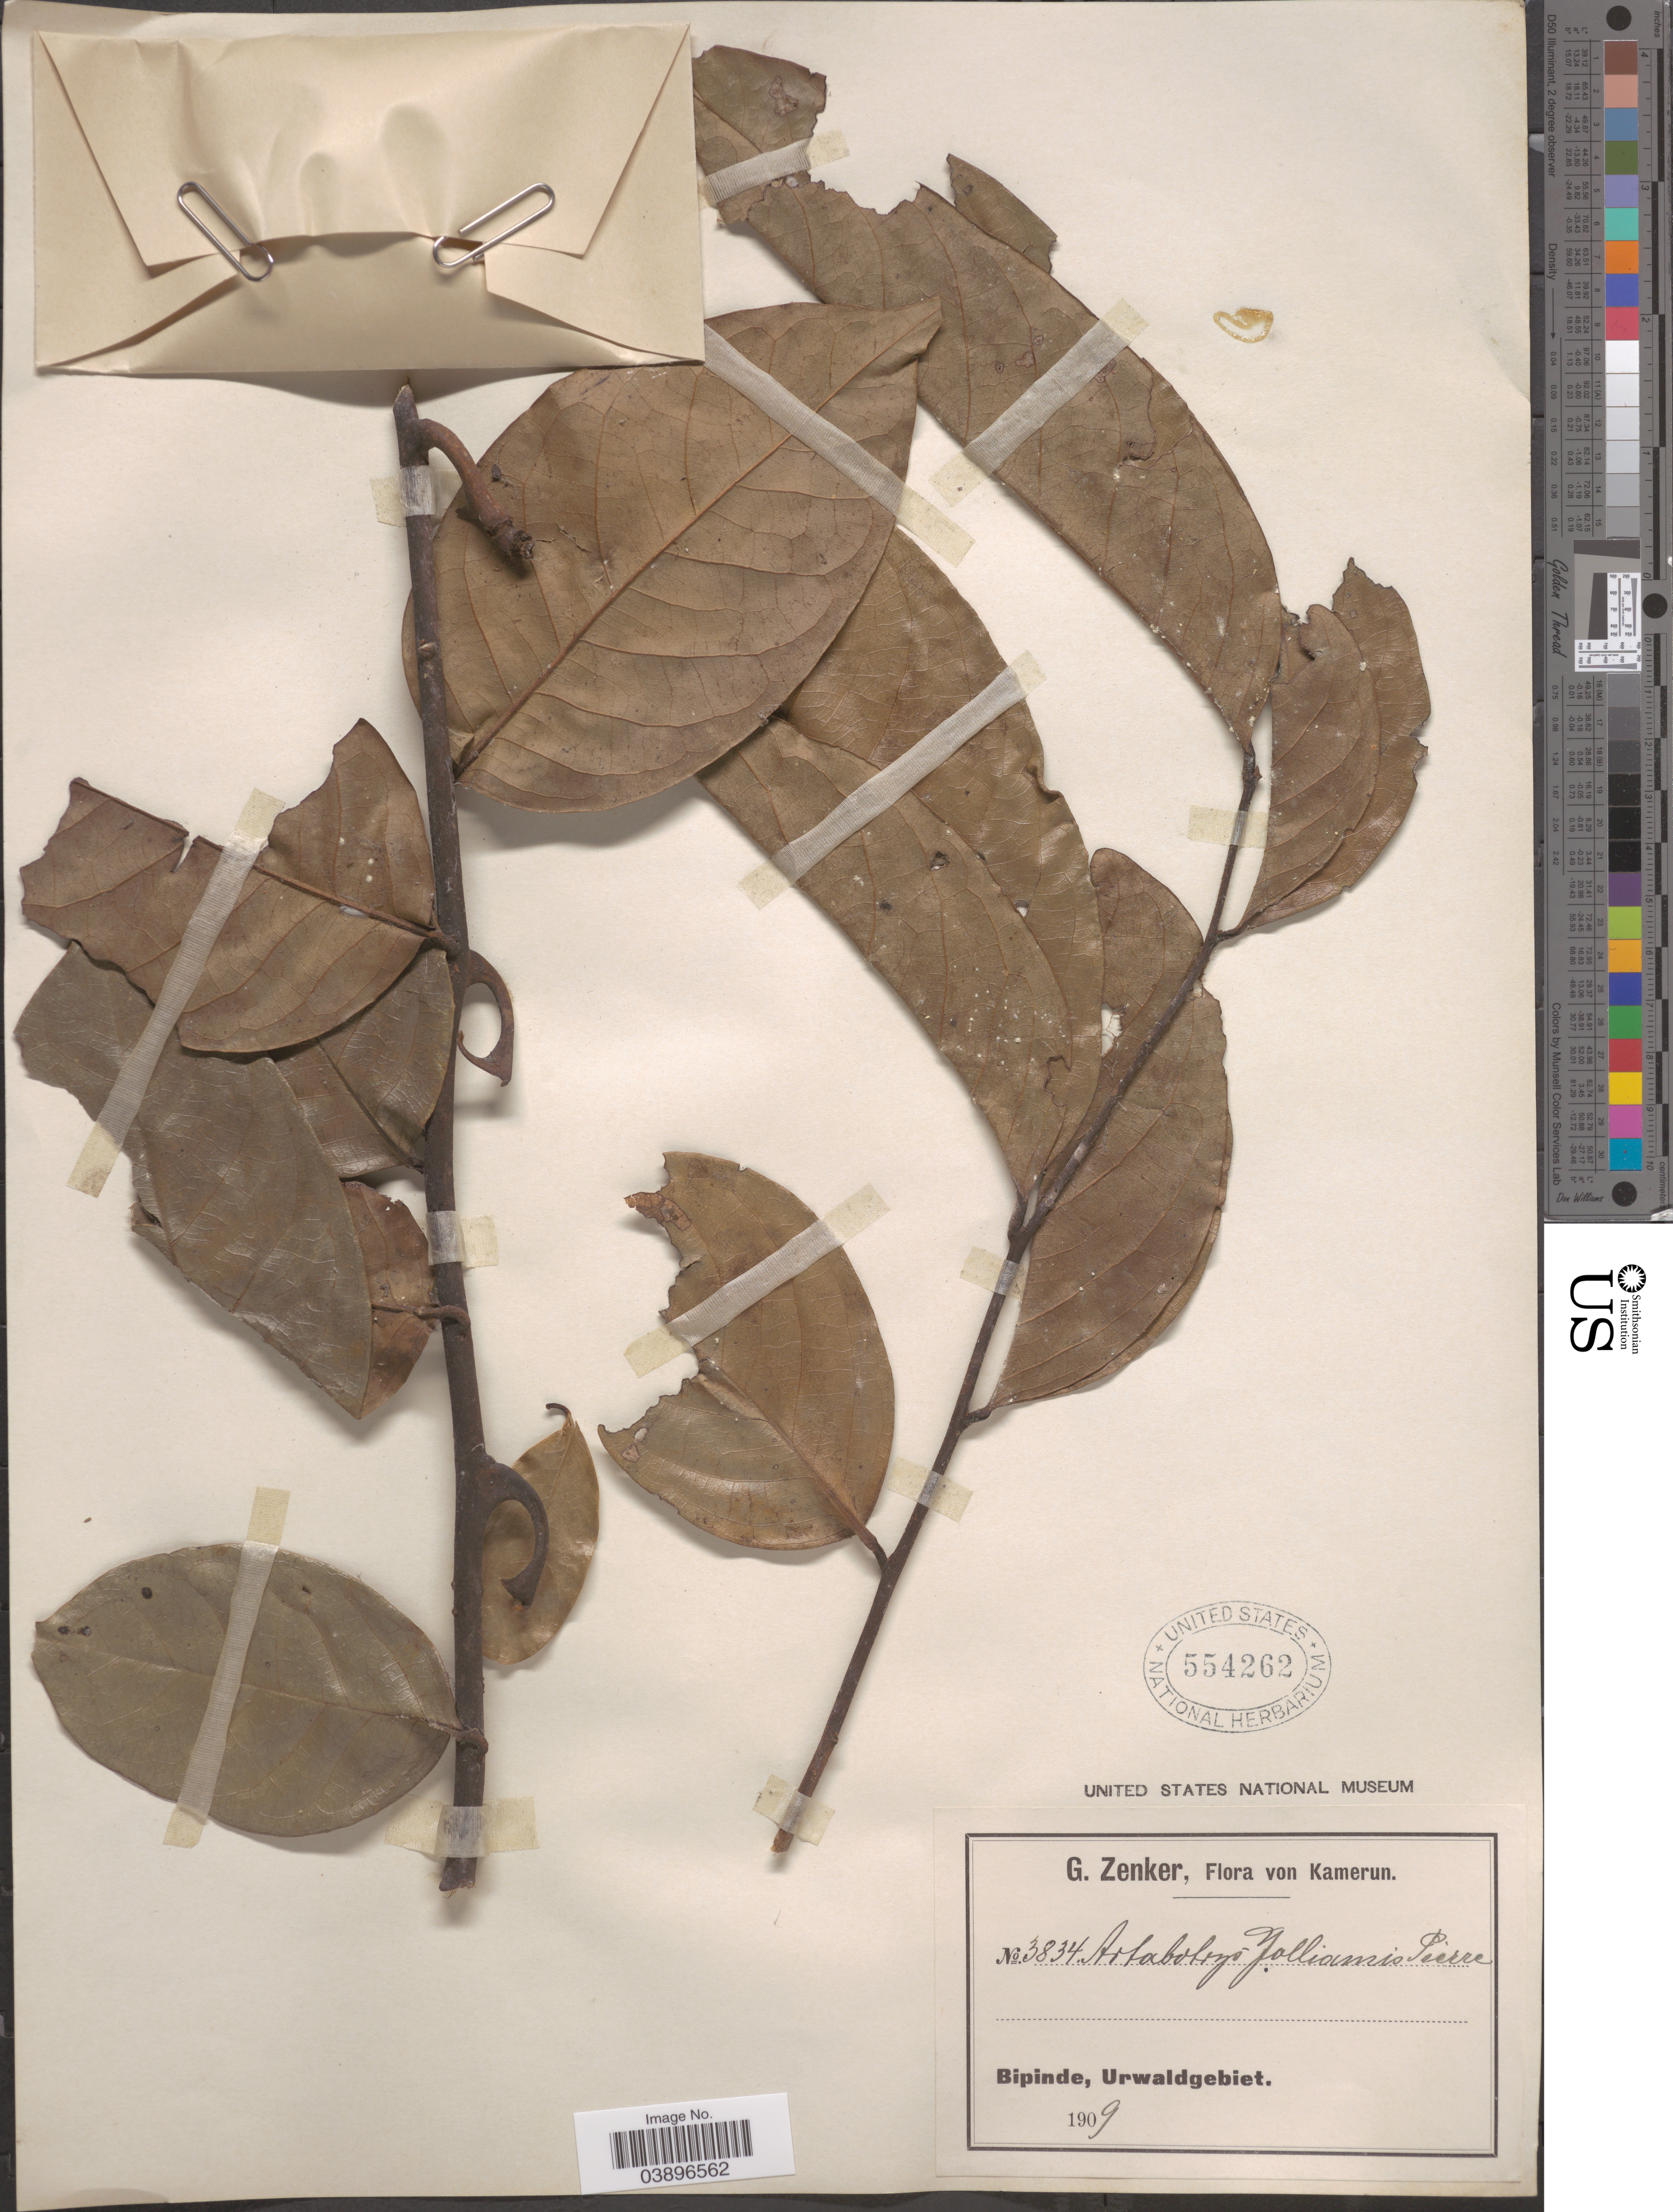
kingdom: Plantae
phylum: Tracheophyta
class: Magnoliopsida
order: Magnoliales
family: Annonaceae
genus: Artabotrys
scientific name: Artabotrys jollyanus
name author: Pierre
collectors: G. A. Zenker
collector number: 3834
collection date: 1909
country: Cameroon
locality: Bipinde, Urwaldgebiet.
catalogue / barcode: US 554262